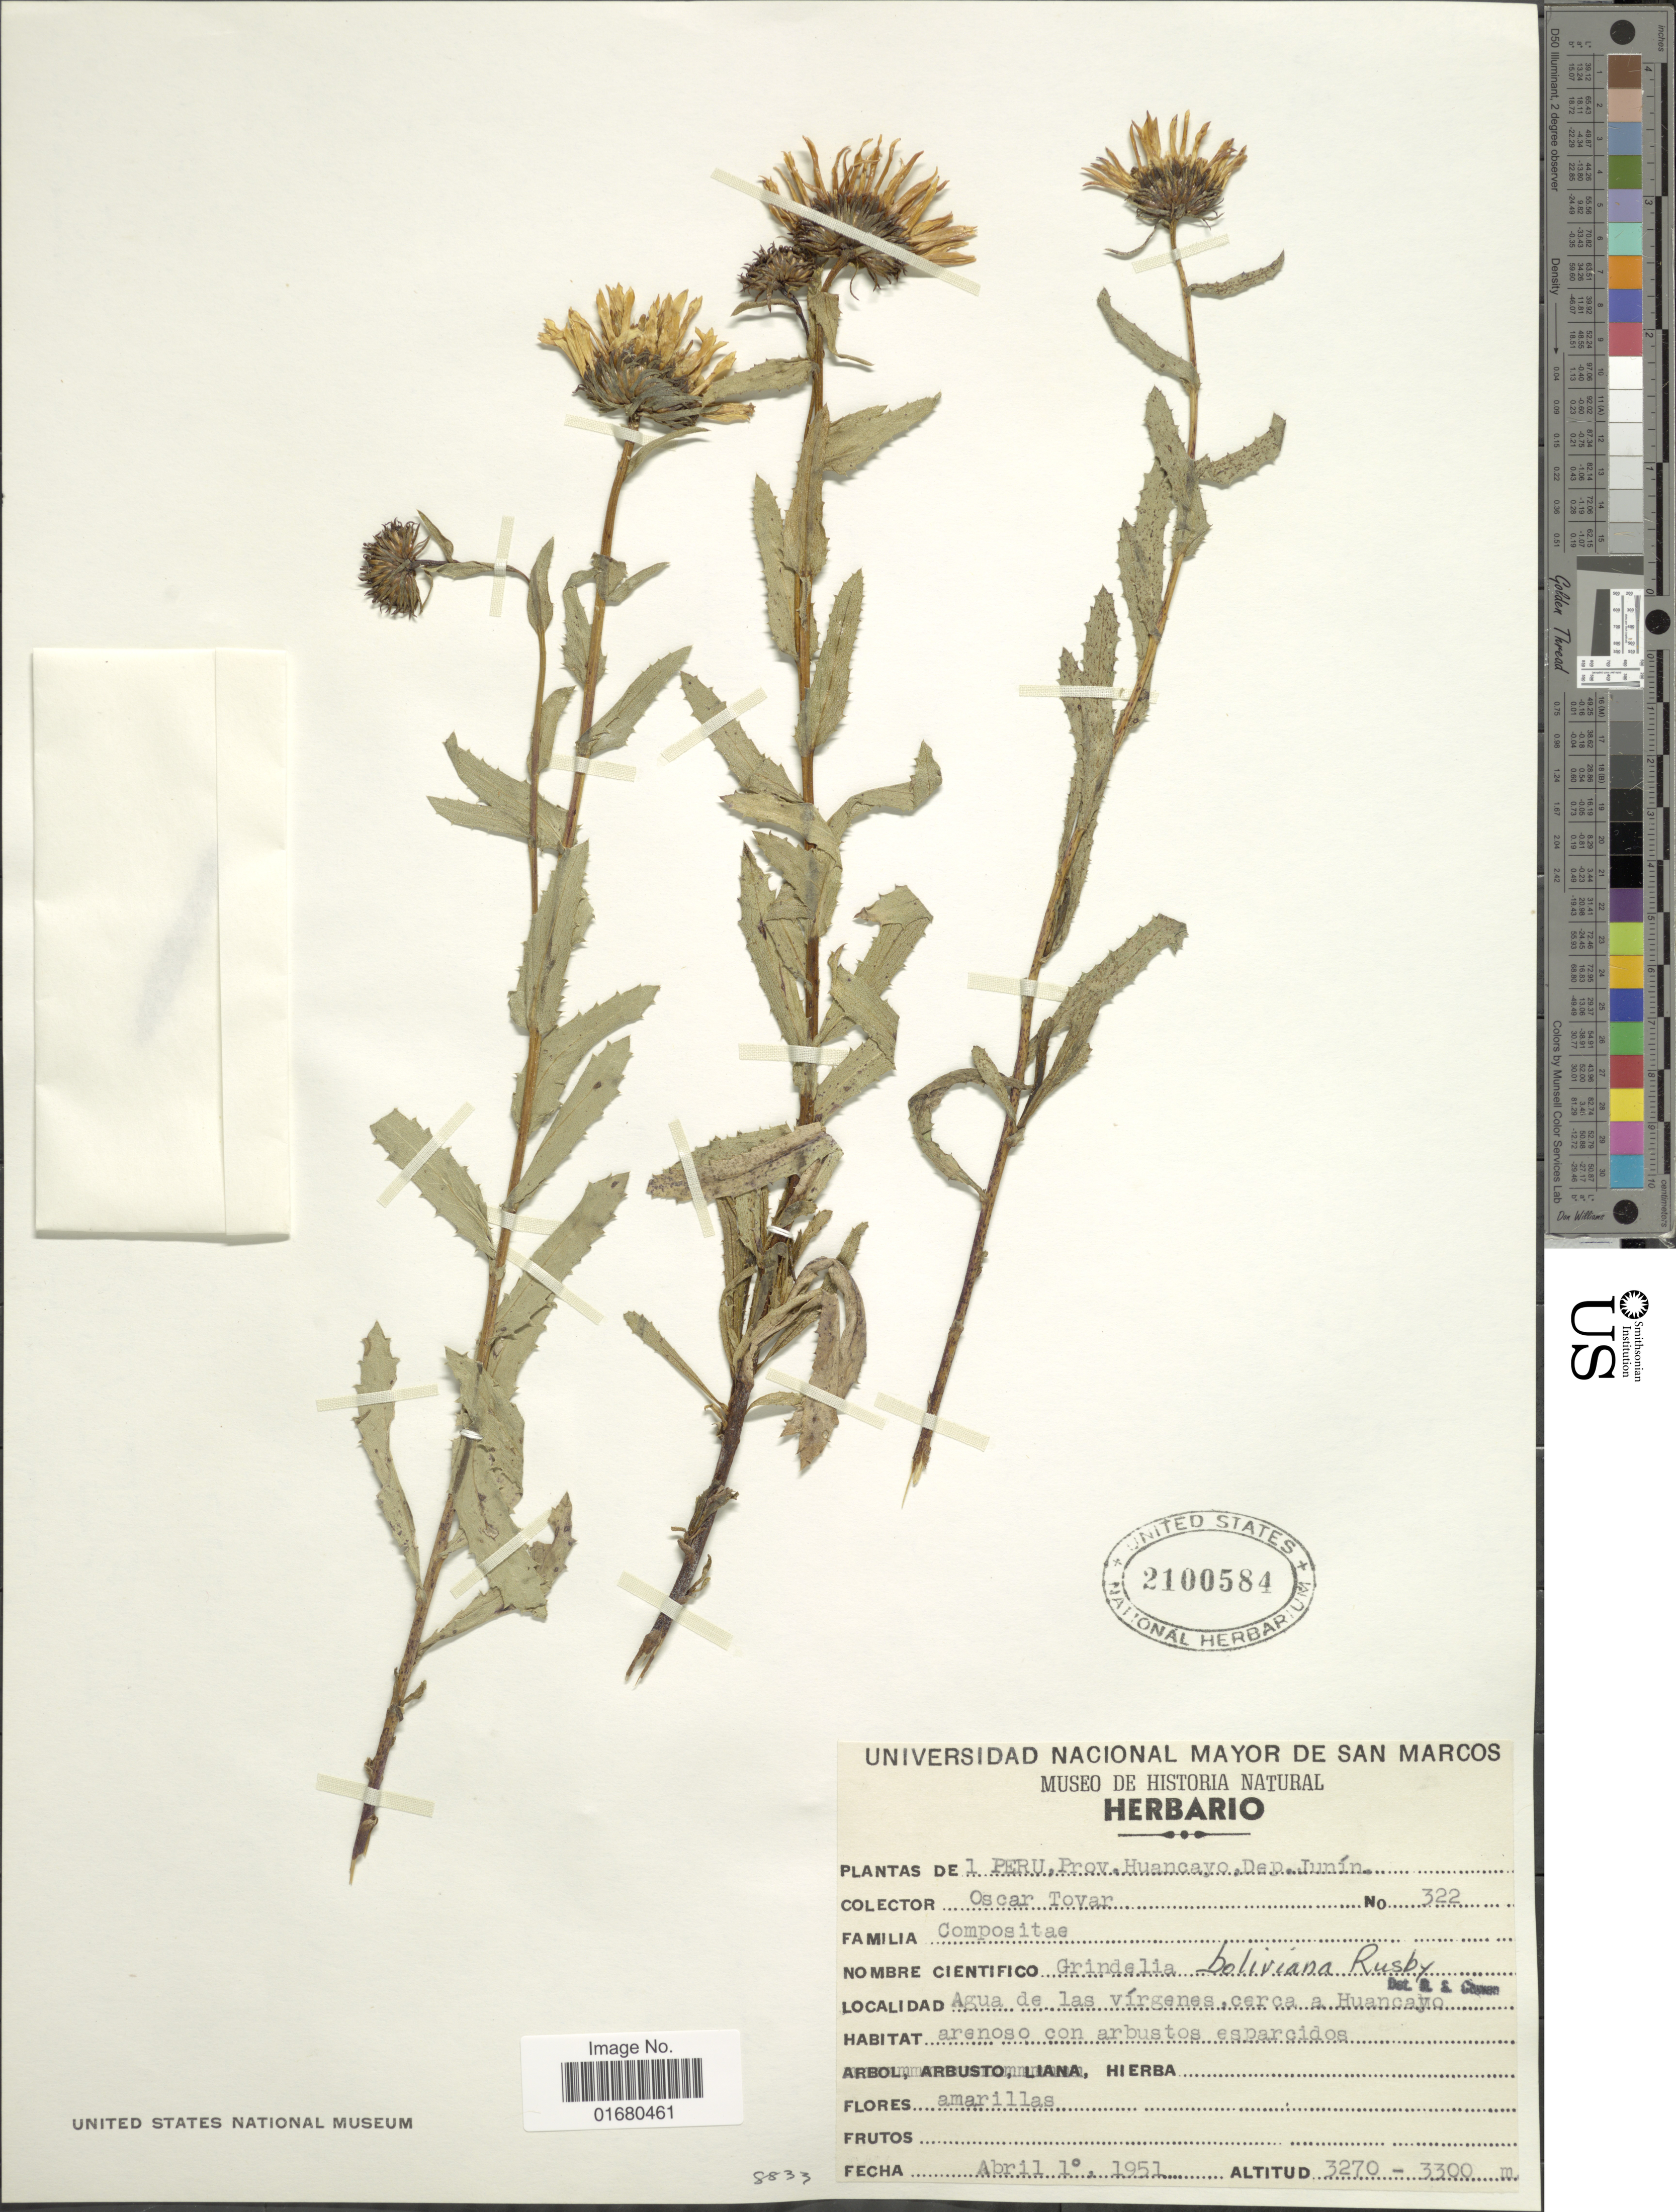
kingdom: Plantae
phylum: Tracheophyta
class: Magnoliopsida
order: Asterales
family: Asteraceae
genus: Grindelia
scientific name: Grindelia boliviana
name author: Rusby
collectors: Ó. Tovar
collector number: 322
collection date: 1951-04-01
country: Peru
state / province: Junín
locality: Prov. Huancayo, Dept. Junin, Agua de las virgenes, cerca a Huancayo, arenoso con arbustos esparcidos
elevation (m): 3270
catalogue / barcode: US 2100584